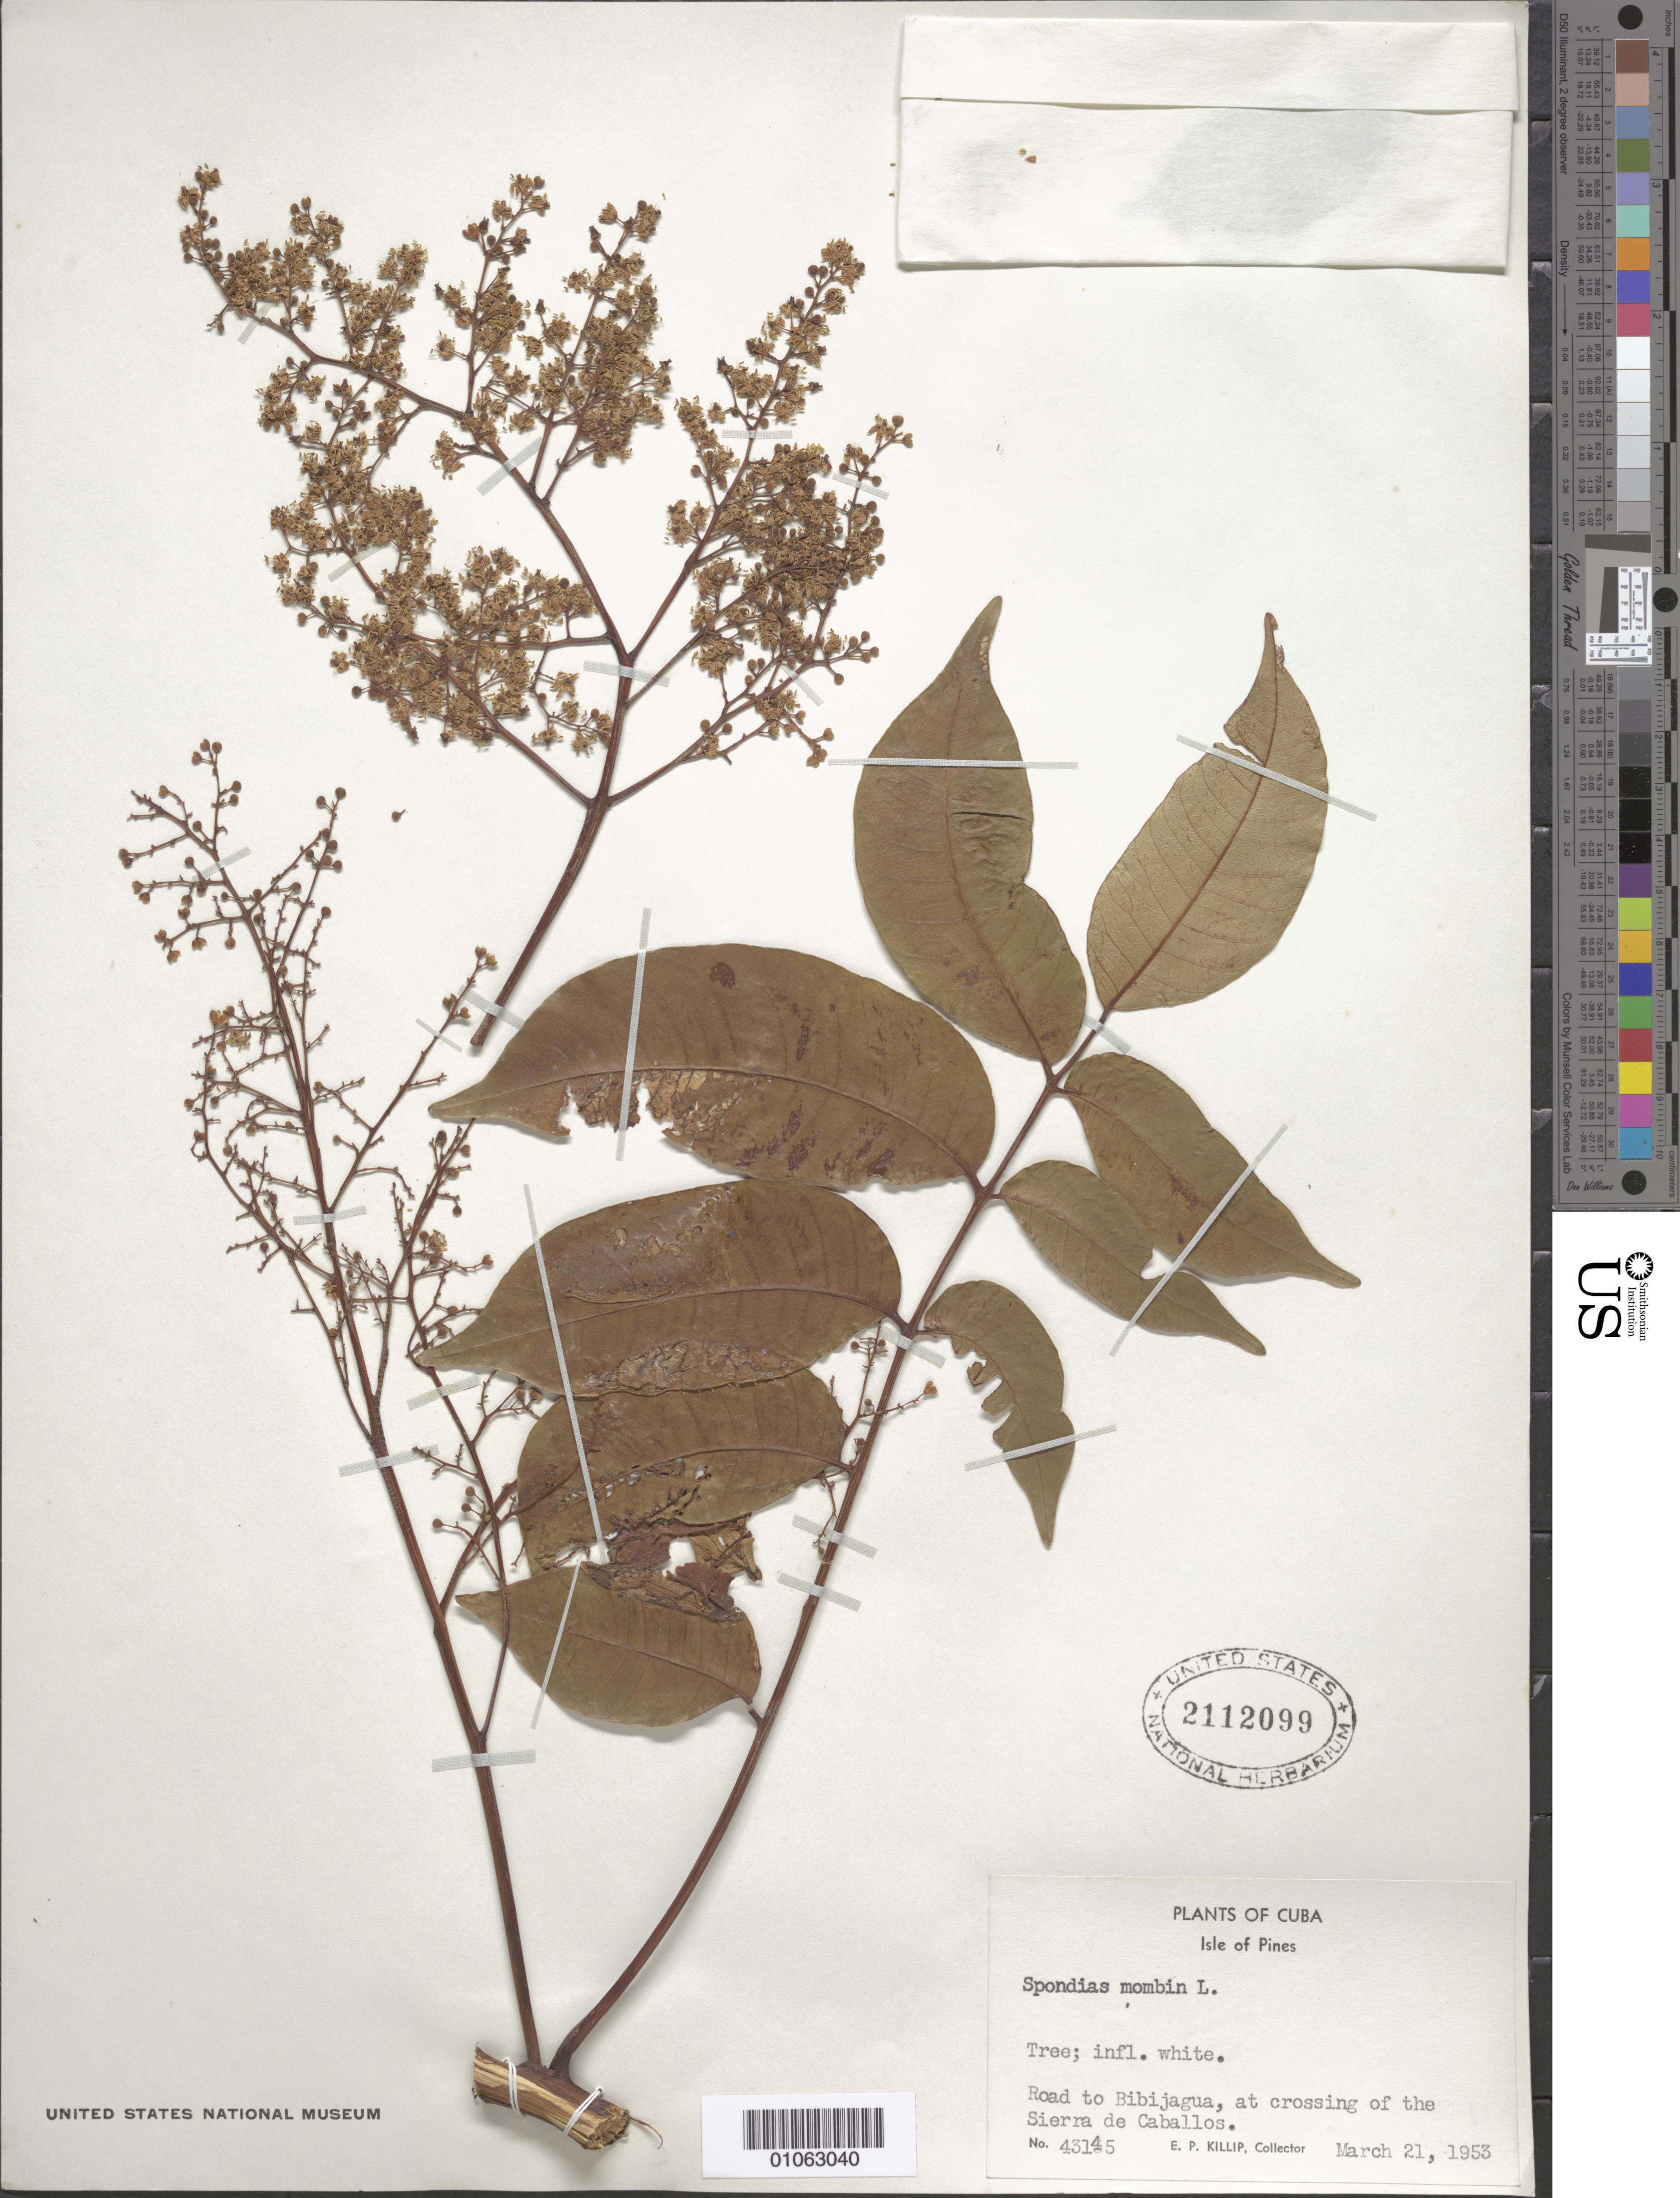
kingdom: Plantae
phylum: Tracheophyta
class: Magnoliopsida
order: Sapindales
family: Anacardiaceae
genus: Spondias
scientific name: Spondias mombin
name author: L.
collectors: E. P. Killip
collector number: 43145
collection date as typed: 21 Mar 1953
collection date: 1953-03-21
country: Cuba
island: Isla de la Juventud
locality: Road to Bibijagua, at crossing of the Sierra de Caballos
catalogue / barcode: US 2112099